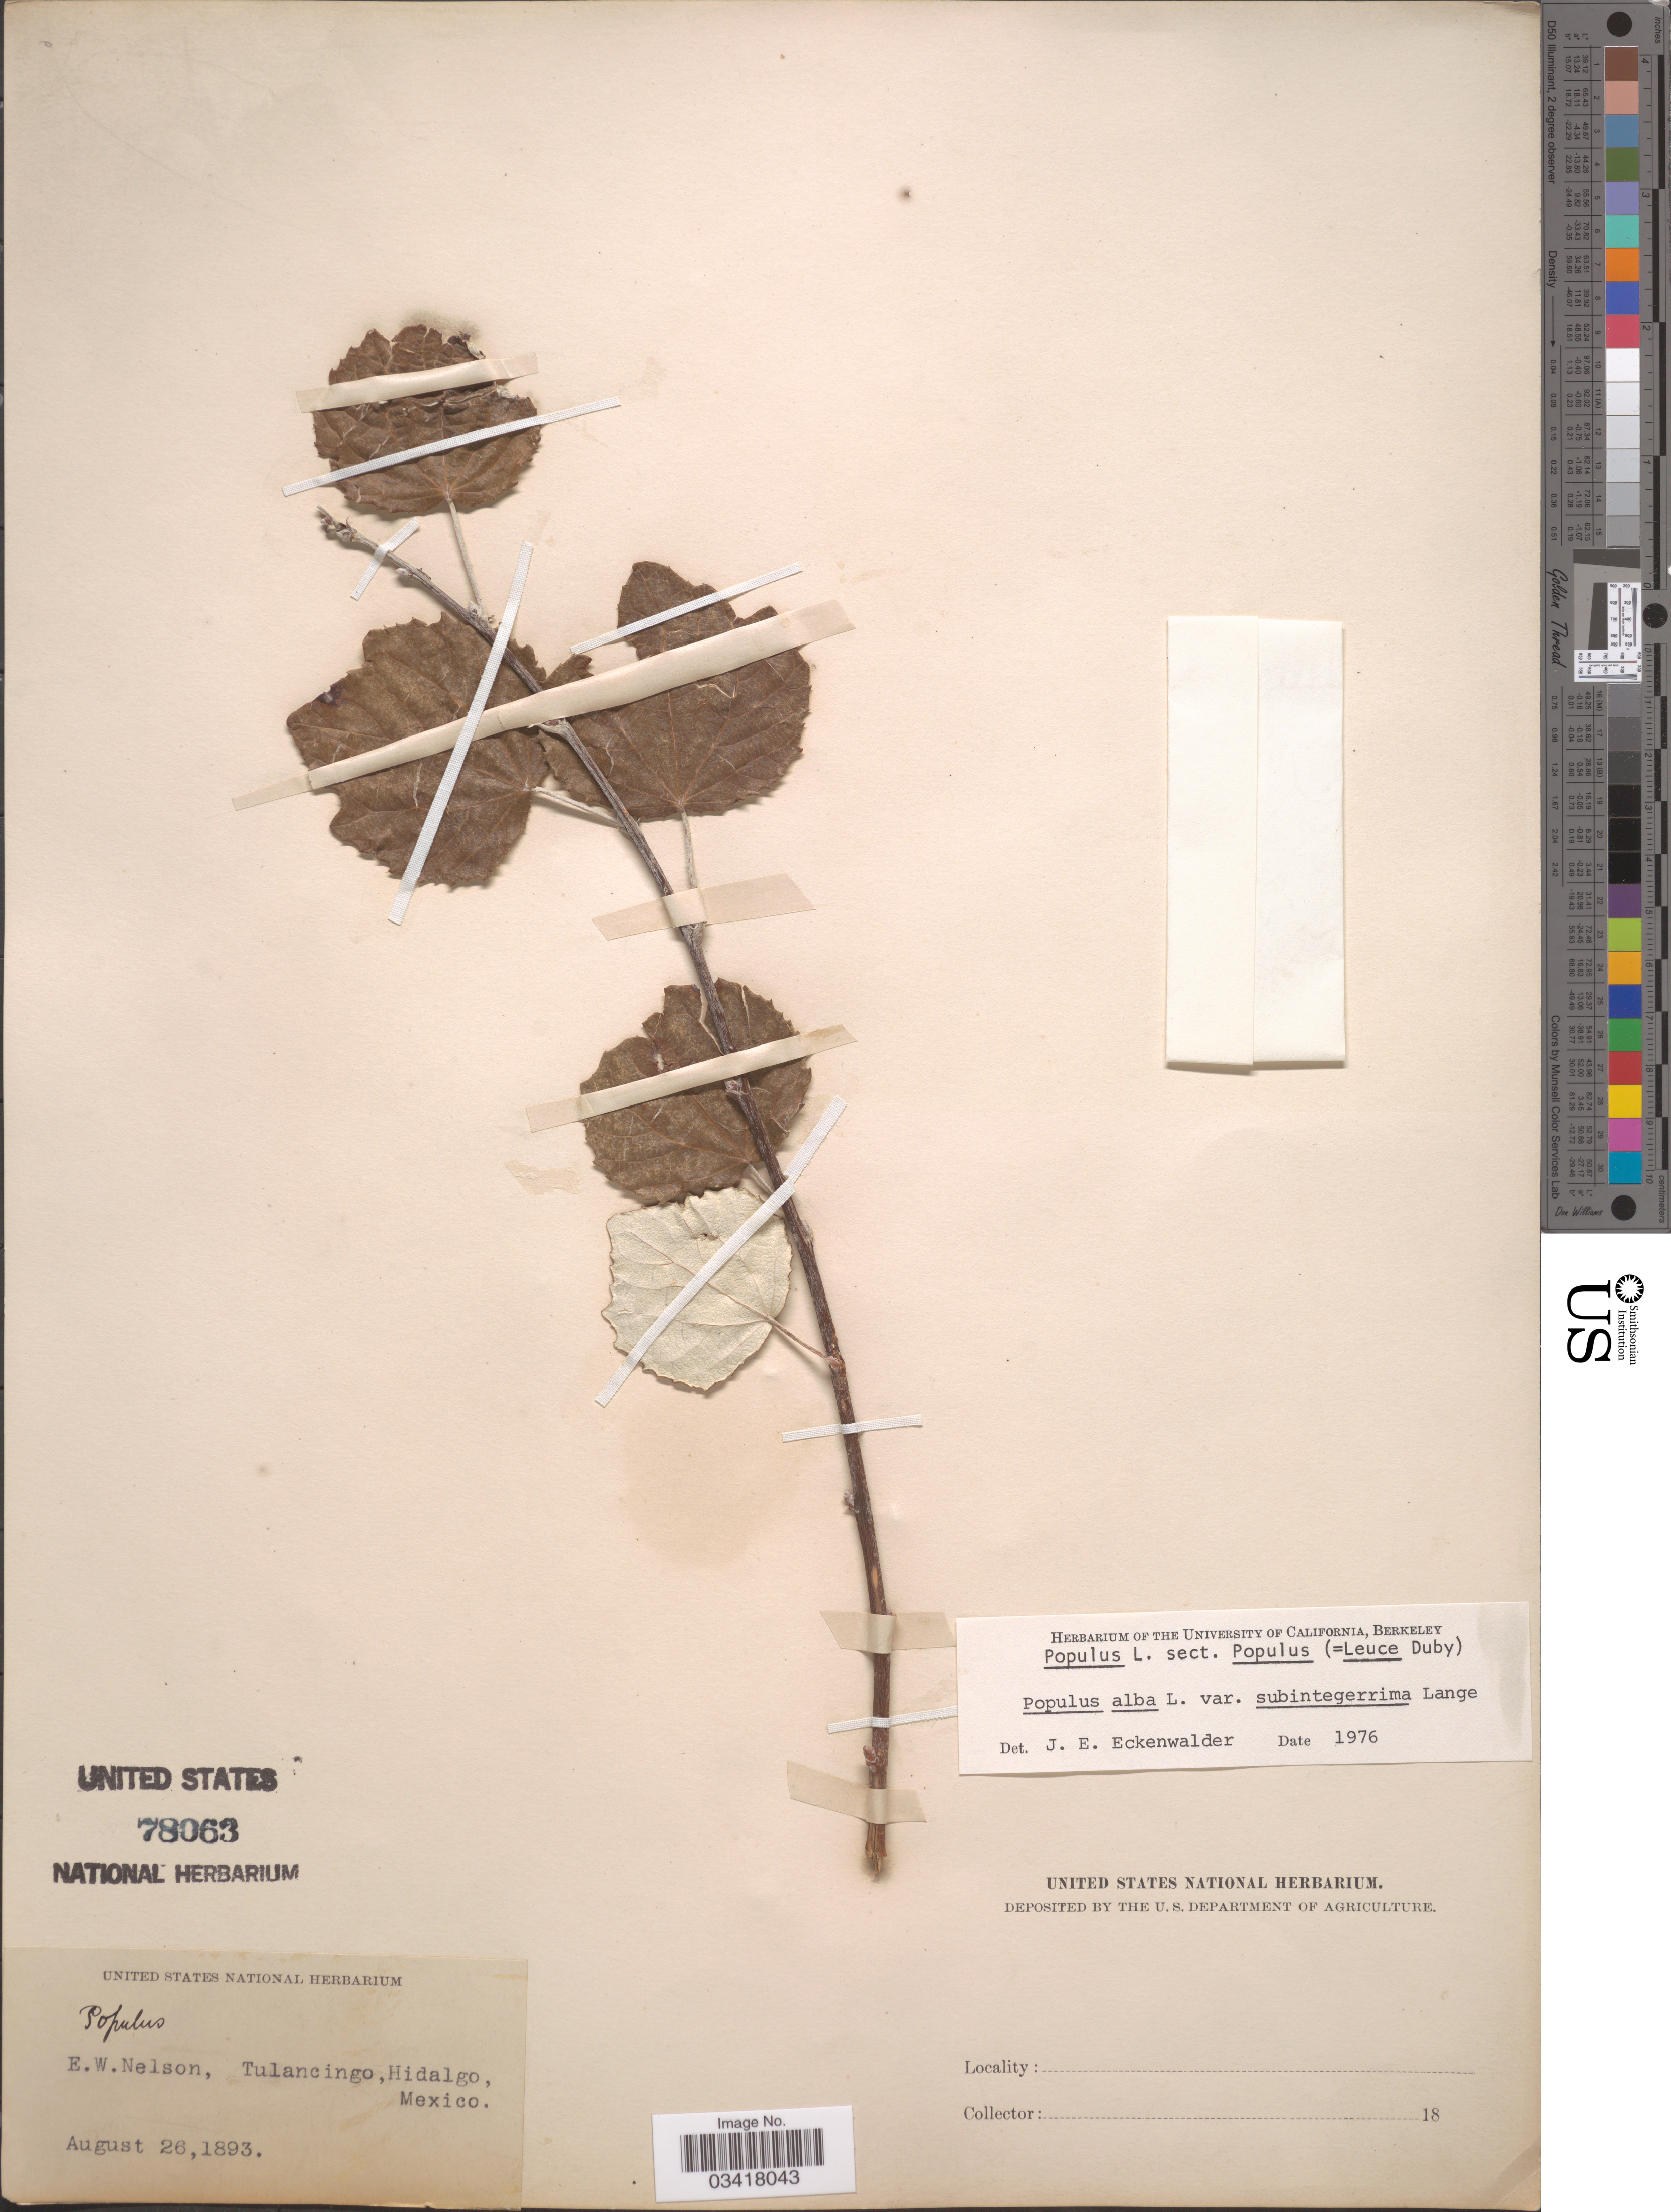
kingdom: Plantae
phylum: Tracheophyta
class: Magnoliopsida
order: Malpighiales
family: Salicaceae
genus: Populus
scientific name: Populus alba var. subintegerreima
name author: Lange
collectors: E. W. Nelson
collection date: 1893-08-26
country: Mexico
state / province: Hidalgo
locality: Tulancingo.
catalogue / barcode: US 78063